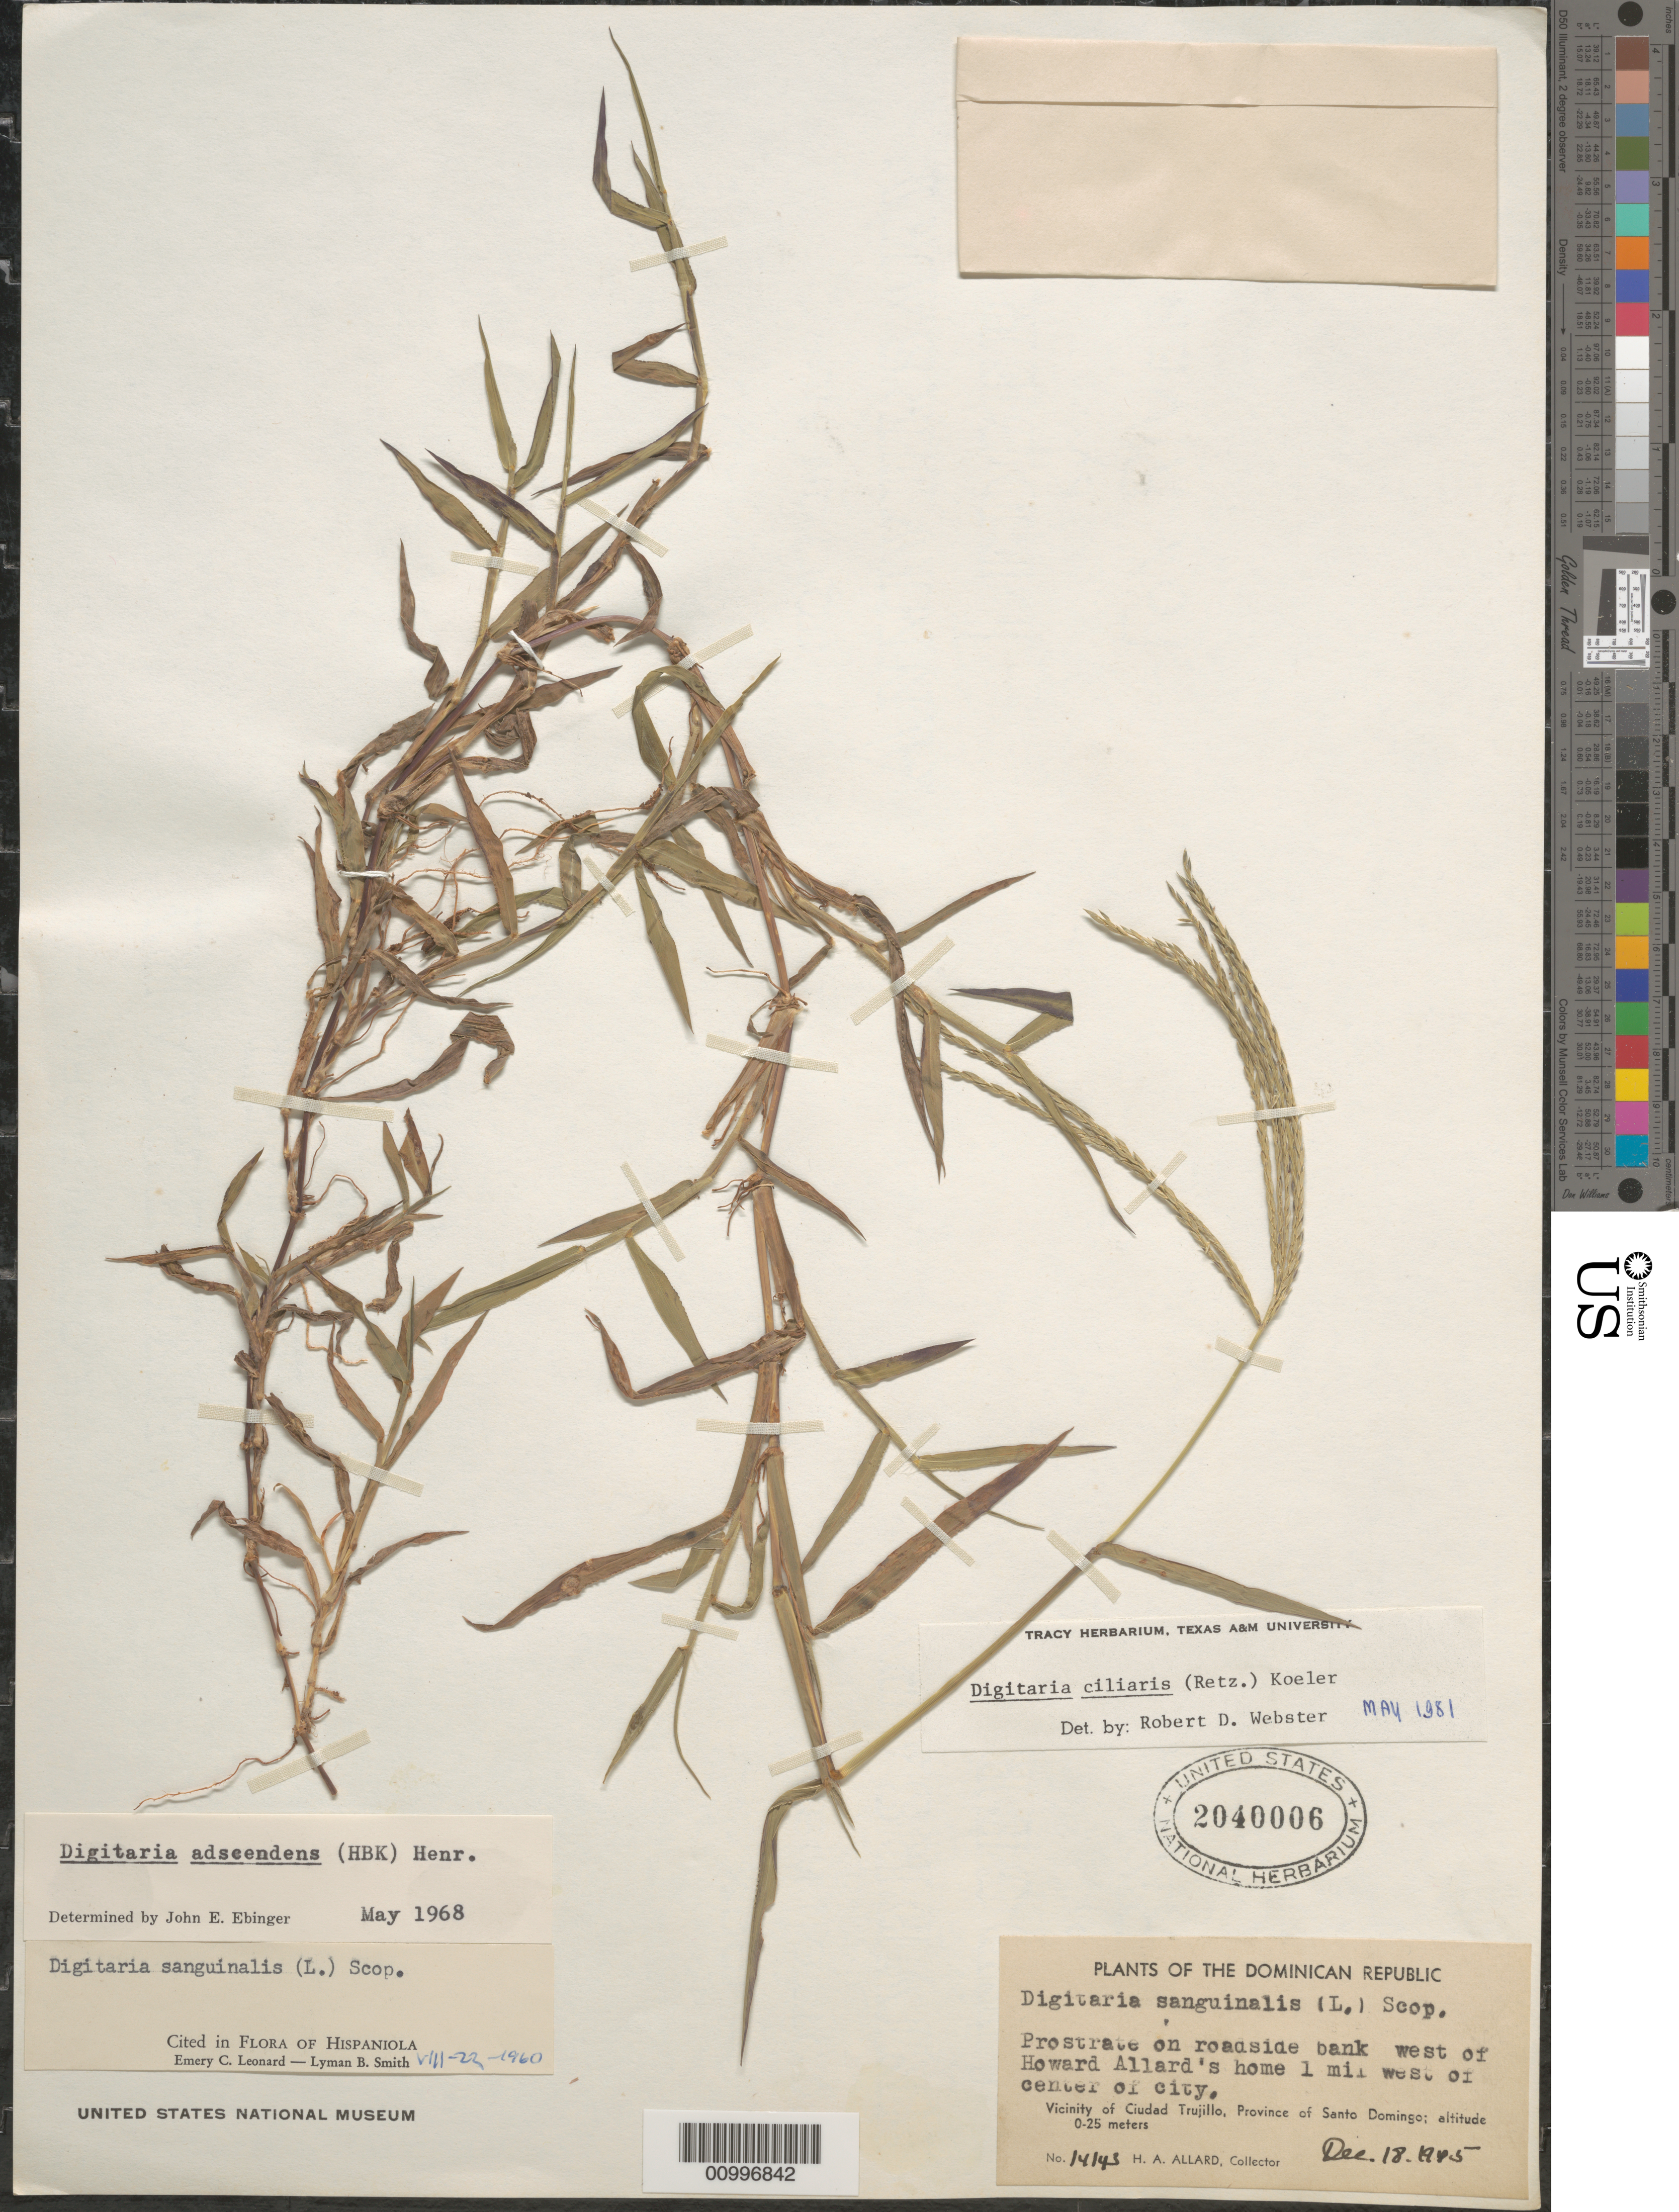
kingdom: Plantae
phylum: Tracheophyta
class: Liliopsida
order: Poales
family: Poaceae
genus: Digitaria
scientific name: Digitaria ciliaris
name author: (Retz.) Koeler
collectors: H. A. Allard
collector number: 14143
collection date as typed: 18 Dec 1945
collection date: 1945-12-18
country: Dominican Republic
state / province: Distrito Nacional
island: Hispaniola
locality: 1 mile west of center of Santo Domingo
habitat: on roadside bank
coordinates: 0 N, 0 E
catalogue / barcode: US 2040006